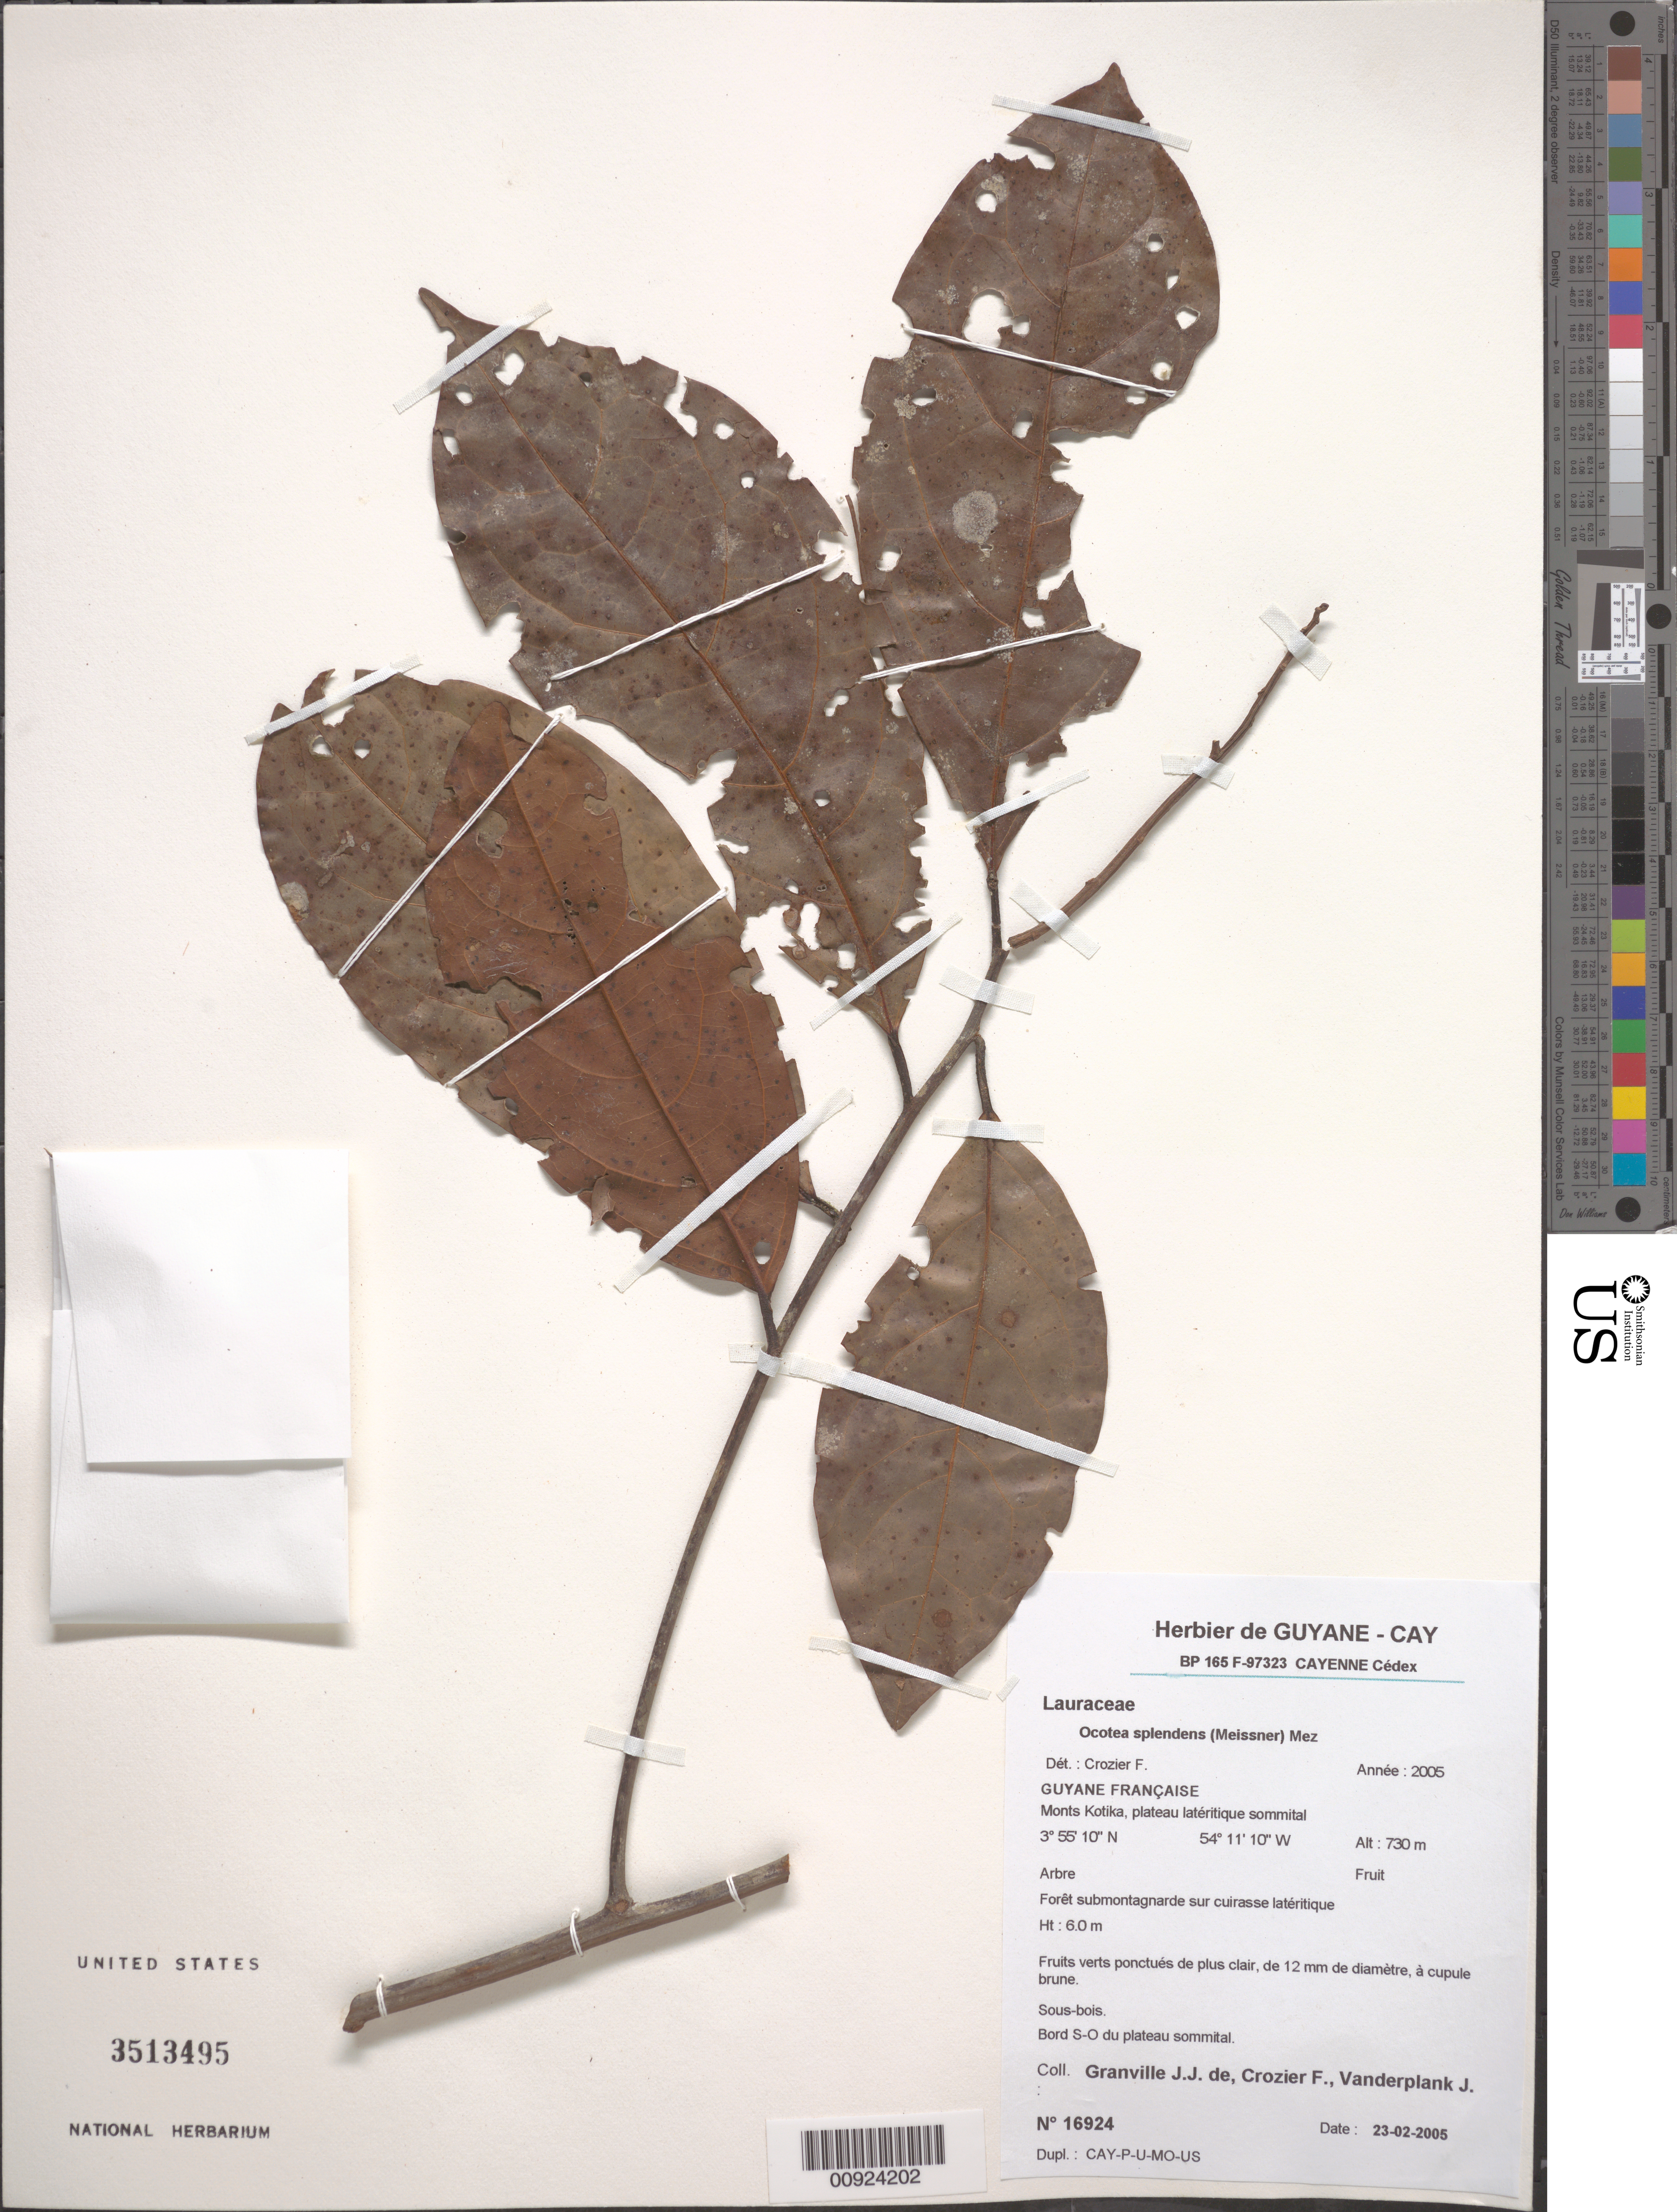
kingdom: Plantae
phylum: Tracheophyta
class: Magnoliopsida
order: Laurales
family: Lauraceae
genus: Ocotea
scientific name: Ocotea splendens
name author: (Meisn.) Baill.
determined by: Crozier, F.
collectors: J.-J. de Granville, F. Crozier & J. Vanderplank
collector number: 16924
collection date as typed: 23-Feb-05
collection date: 2005-02-23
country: French Guiana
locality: Monts Kotika, bord SO du plateau lateritique sommital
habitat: Foret submontagnarde sur cuirasse lateritique; sous bois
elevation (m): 730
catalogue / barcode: US 3513495